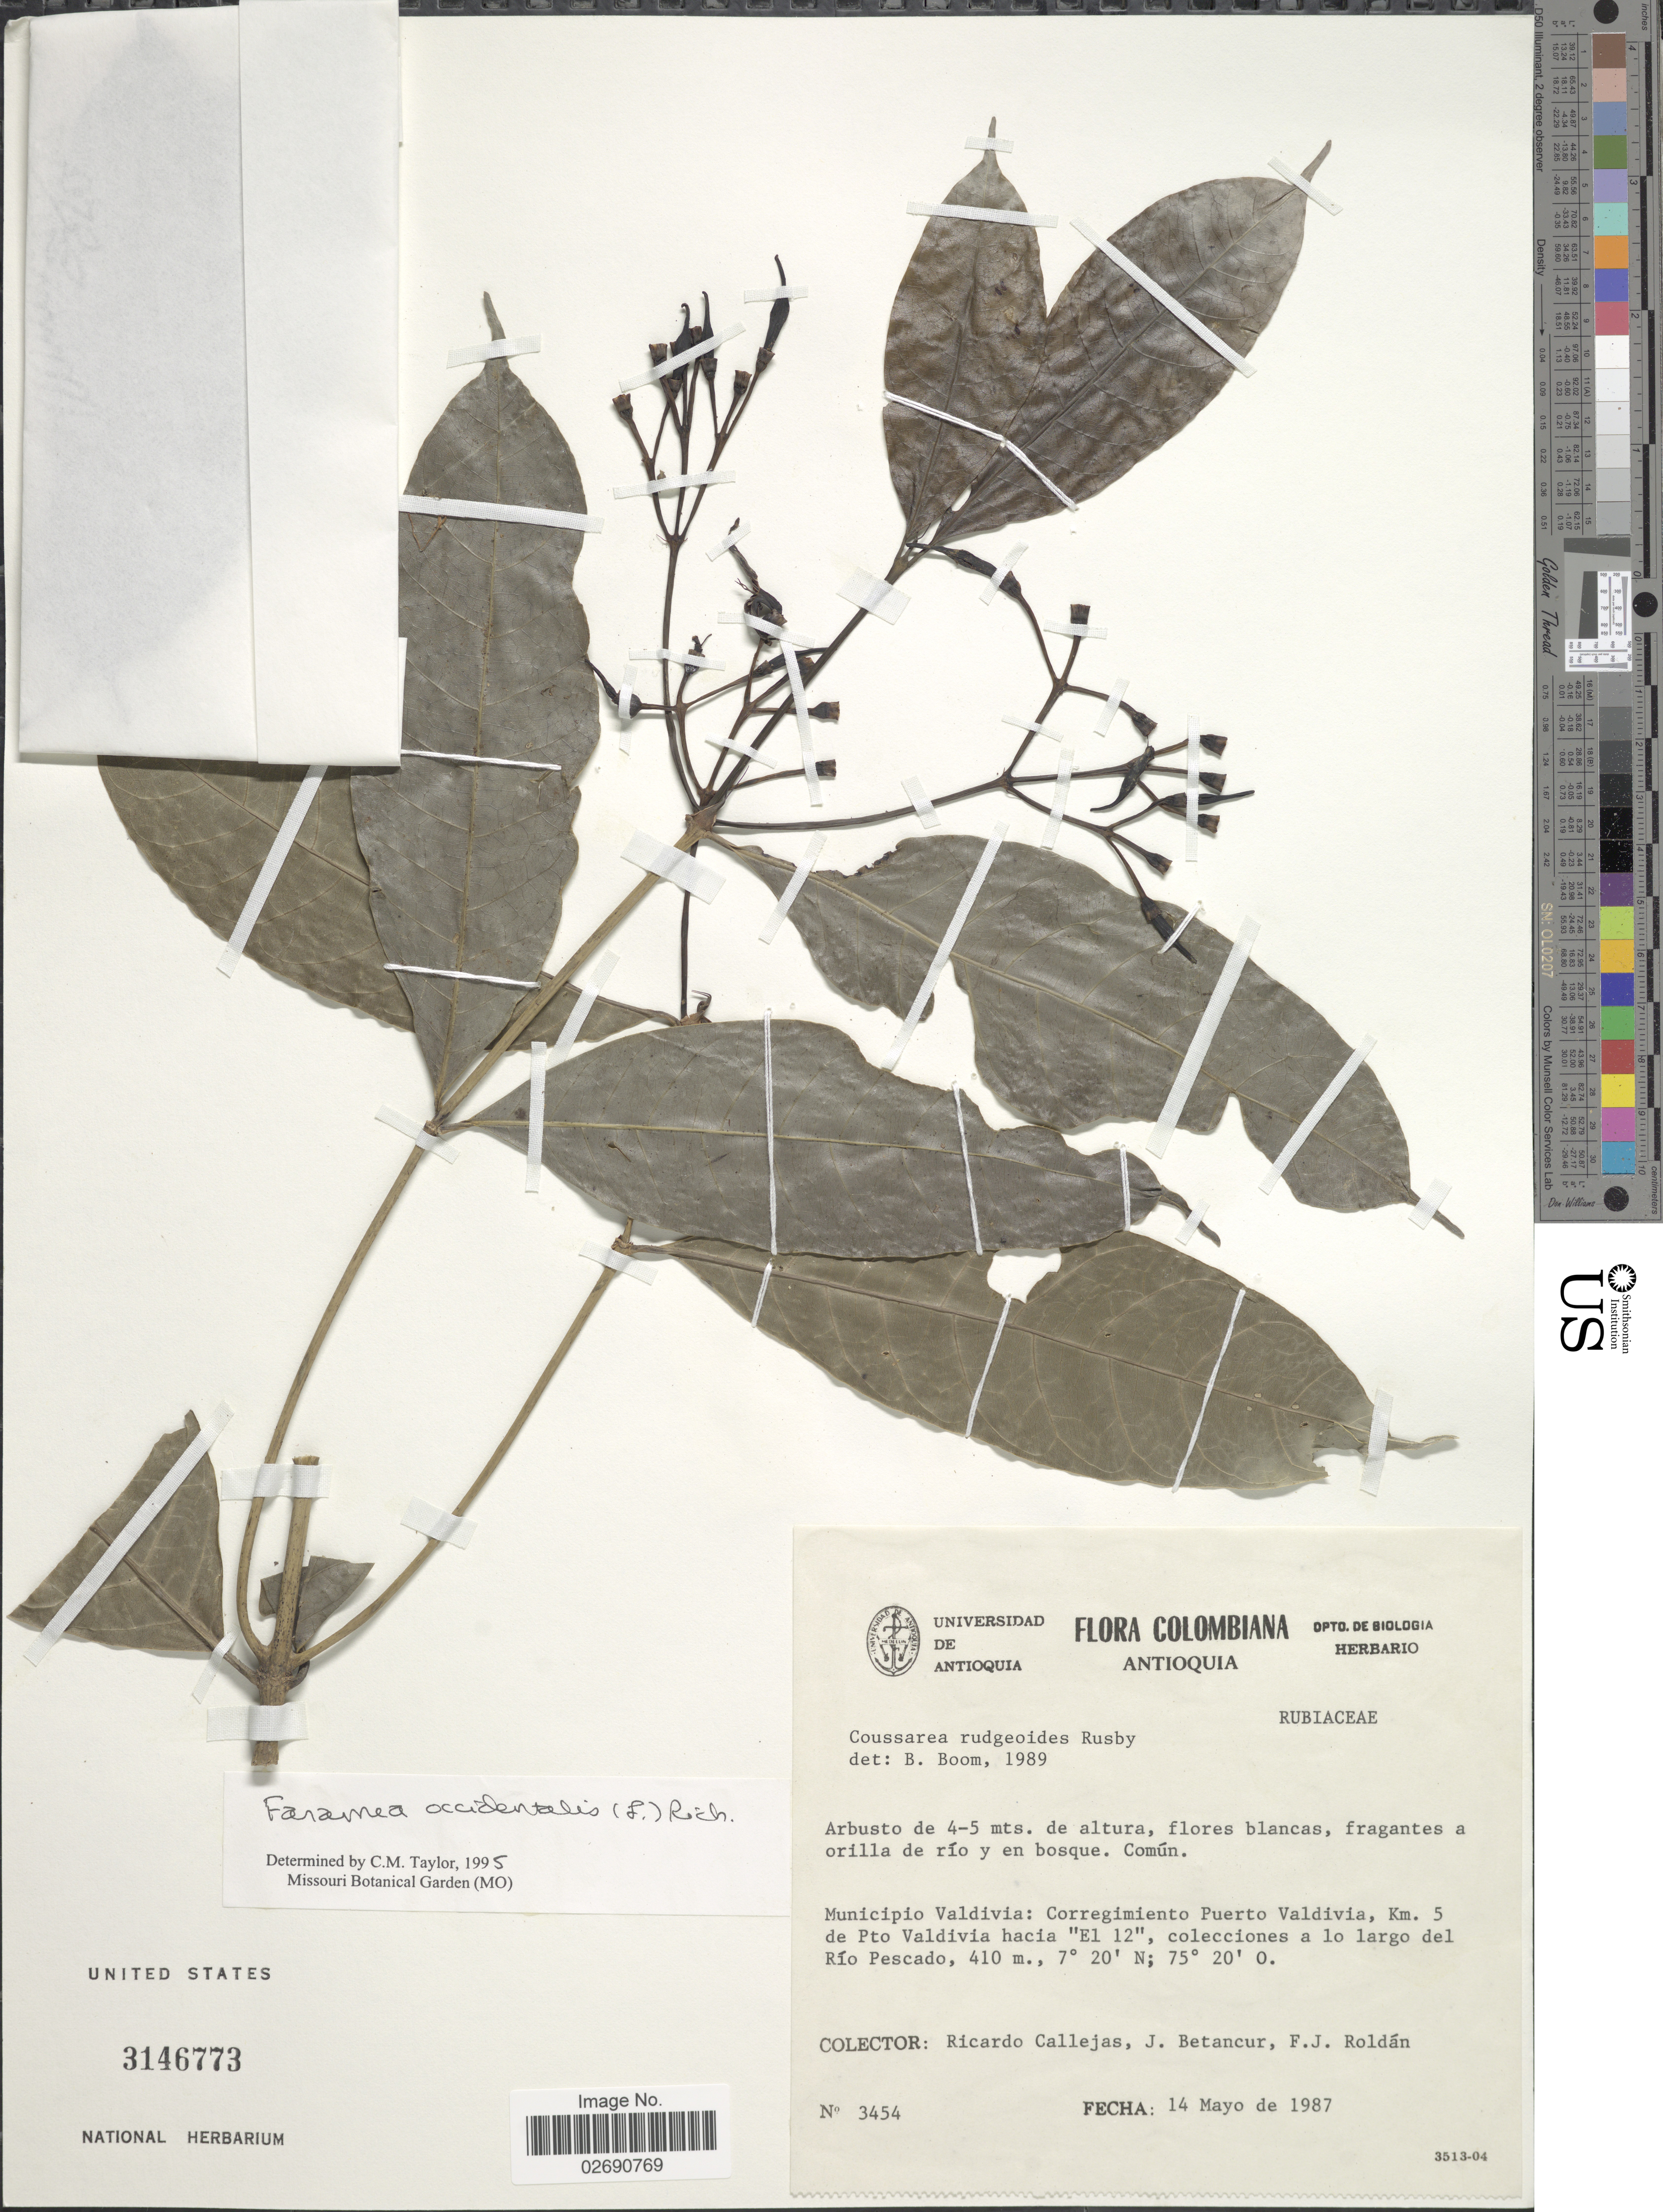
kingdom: Plantae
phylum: Tracheophyta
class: Magnoliopsida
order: Gentianales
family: Rubiaceae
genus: Faramea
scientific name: Faramea occidentalis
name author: (L.) A. Rich.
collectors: R. Callejas, J. Betancur & F. J. Roldán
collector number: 3454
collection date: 1987-05-14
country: Colombia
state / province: Antioquia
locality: Municipio Valdivia: Corregimiento Puerto Valdivia, Km 5 de Pto Valdivia hacia 'El 12', colecciones a lo largo del Río Pescado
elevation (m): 410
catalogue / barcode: US 3146773